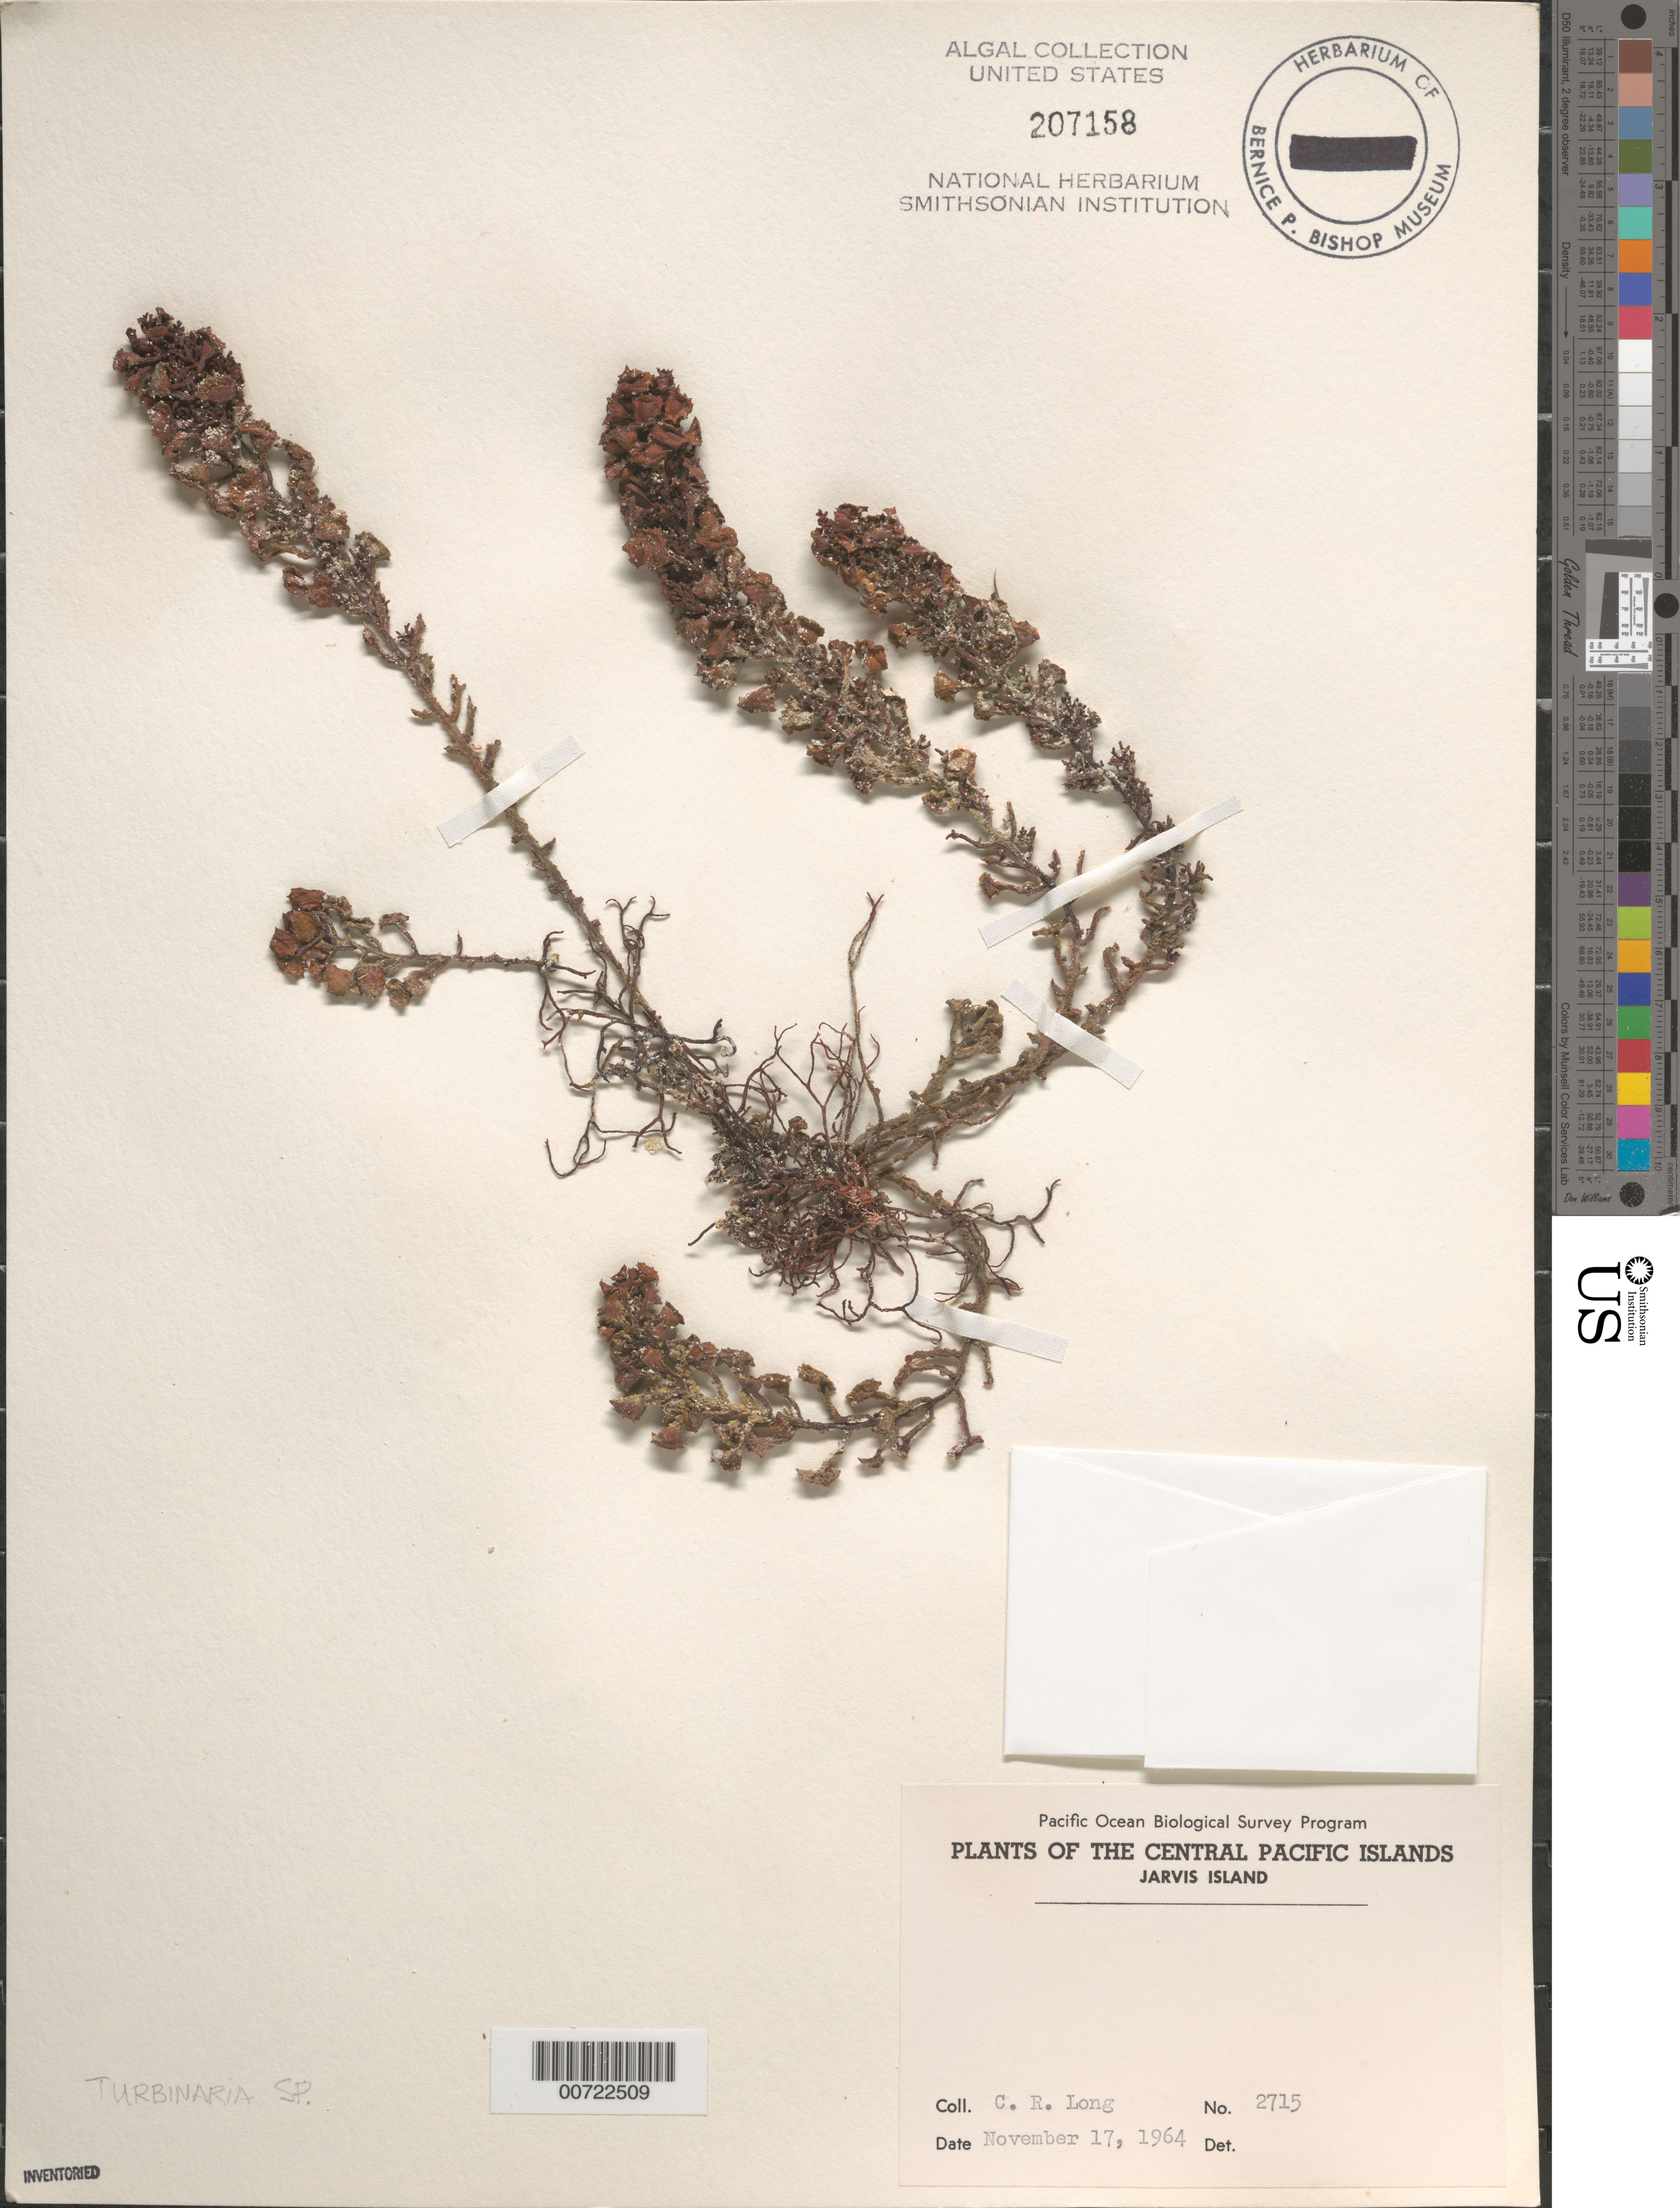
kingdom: Chromista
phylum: Ochrophyta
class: Phaeophyceae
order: Fucales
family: Sargassaceae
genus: Turbinaria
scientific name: Turbinaria sp.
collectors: C. Long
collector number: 2715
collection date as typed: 17 Nov 1964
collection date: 1964-11-17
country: U.S. Administered Pacific Islands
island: Jarvis Island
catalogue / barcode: US 207158